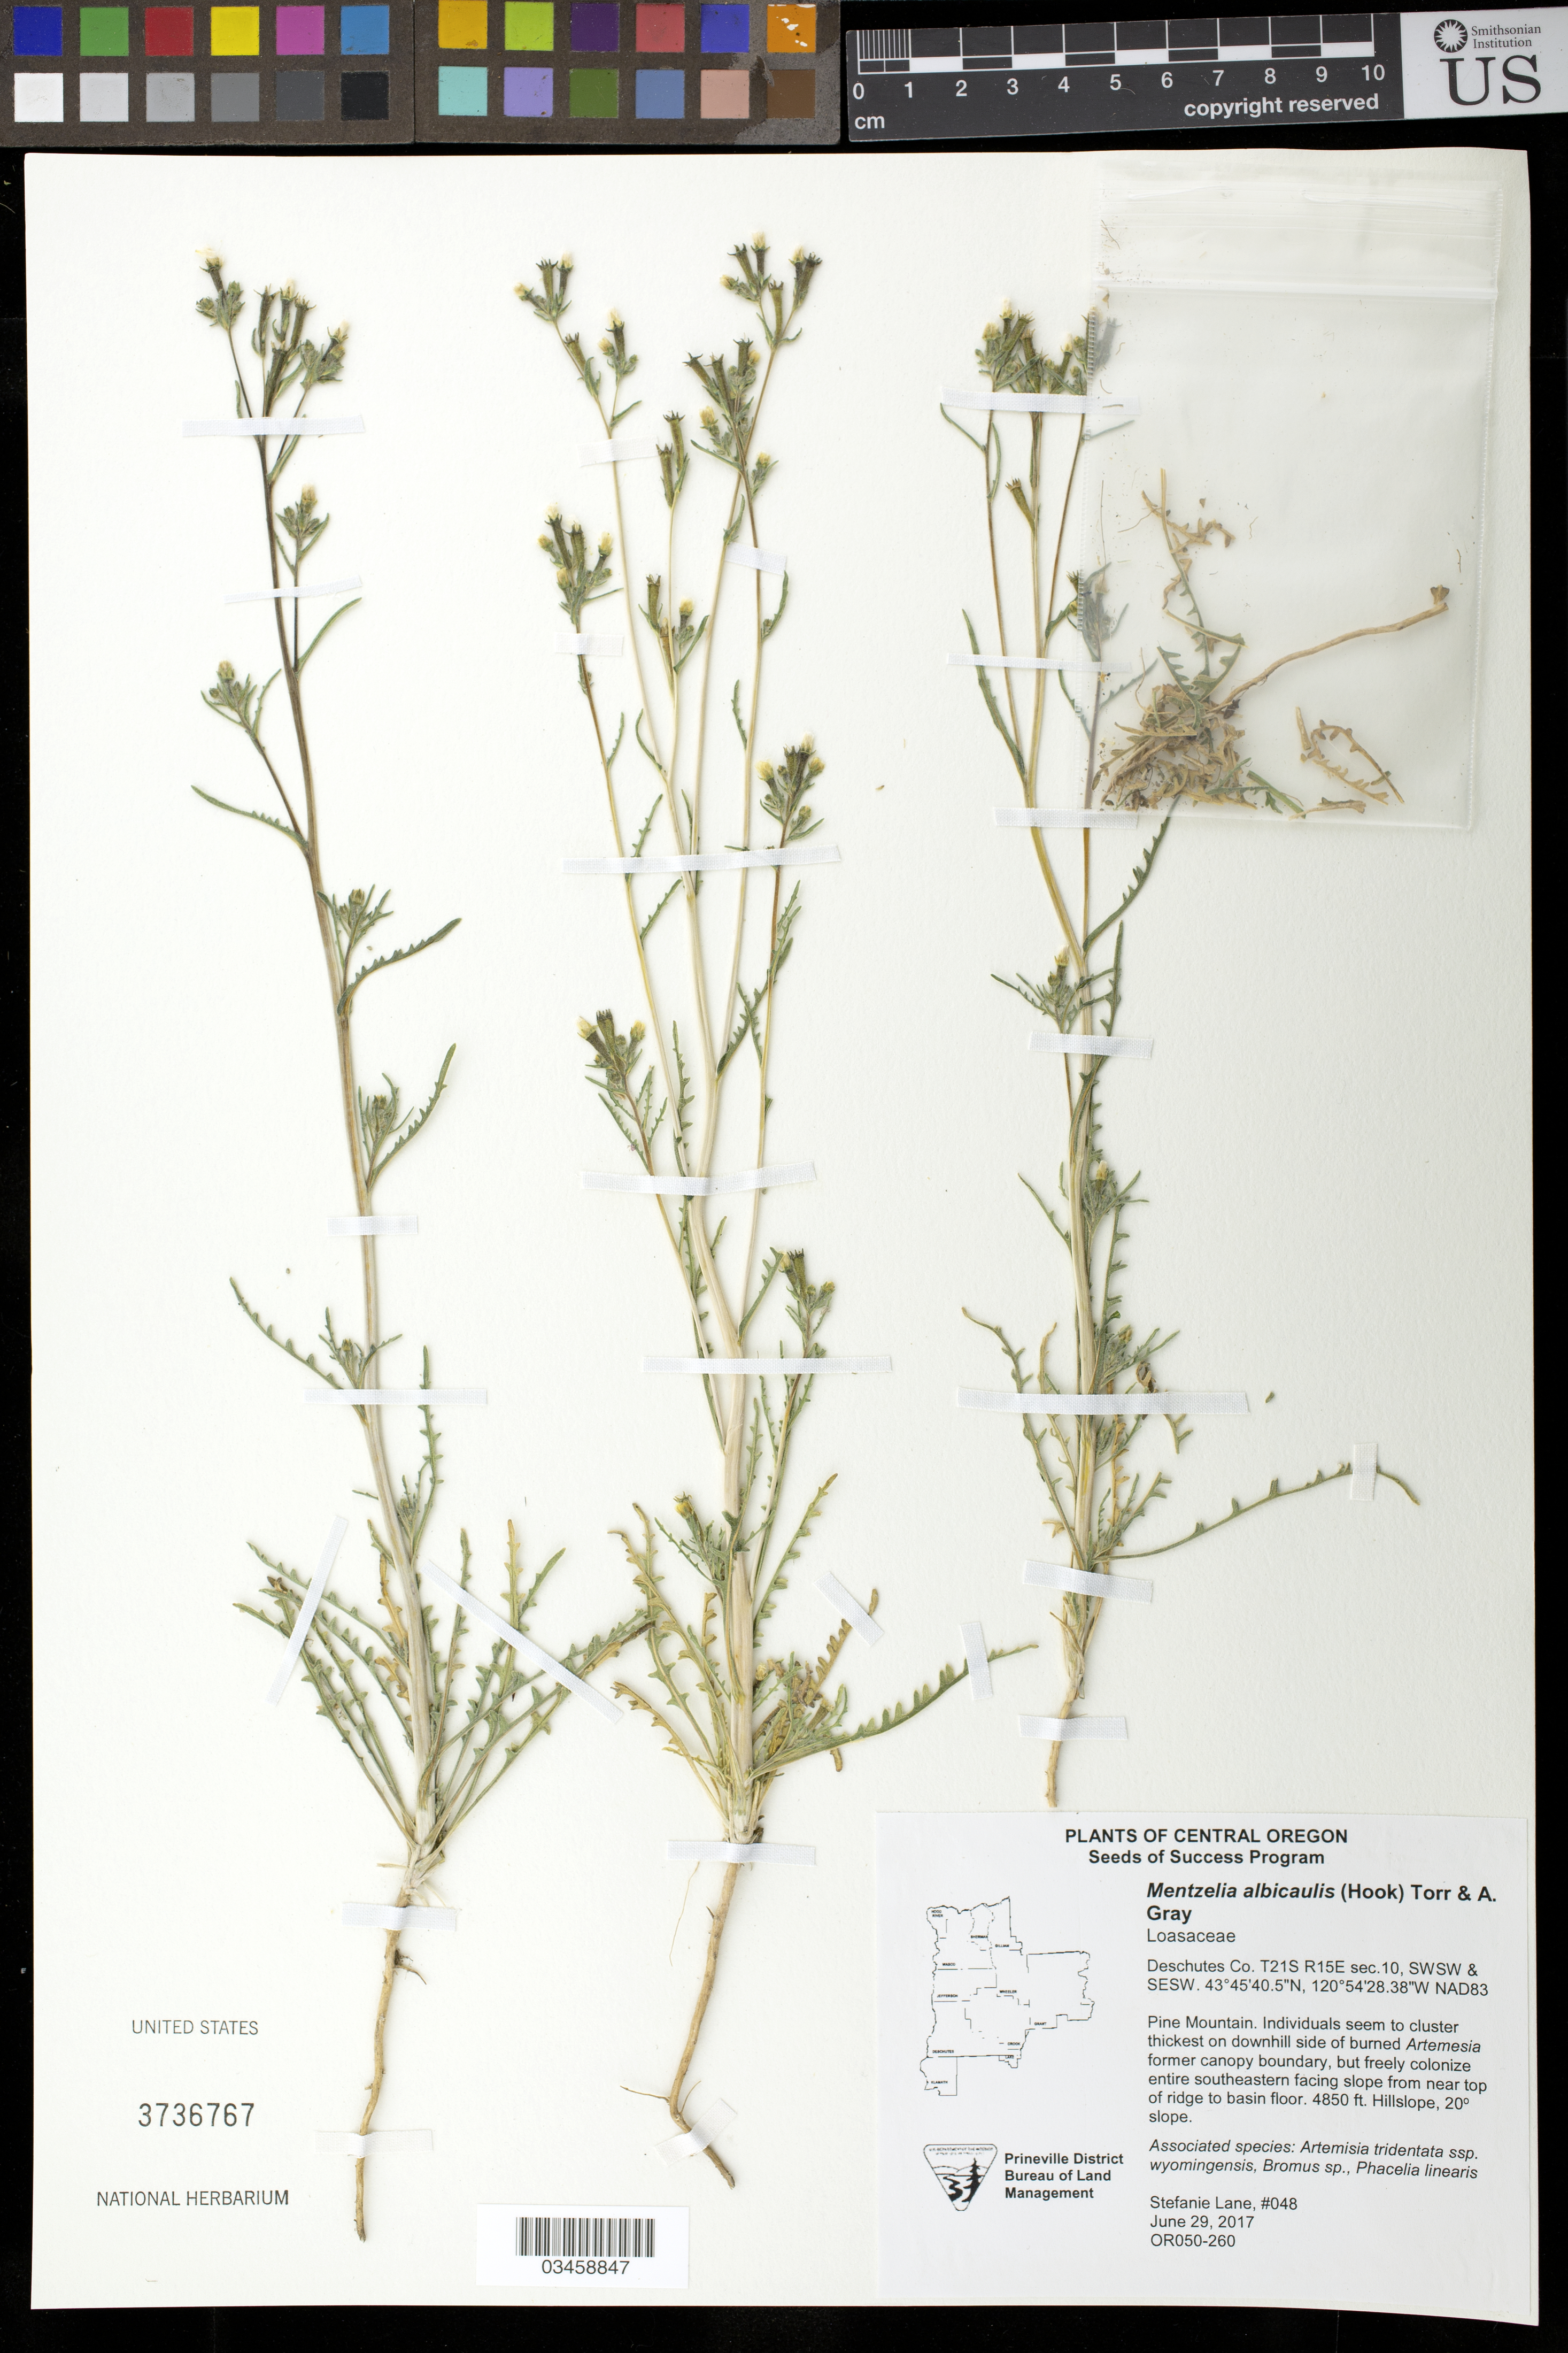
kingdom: Plantae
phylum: Tracheophyta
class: Magnoliopsida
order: Cornales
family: Loasaceae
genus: Mentzelia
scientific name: Mentzelia albicaulis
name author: (Douglas ex Hook.) Douglas ex Torr. & A. Gray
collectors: S. Lane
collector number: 048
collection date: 2017-06-29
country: United States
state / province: Oregon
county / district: Deschutes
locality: T21S R15E, sec.10, Pine Mountain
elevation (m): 1478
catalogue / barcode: US 3736767